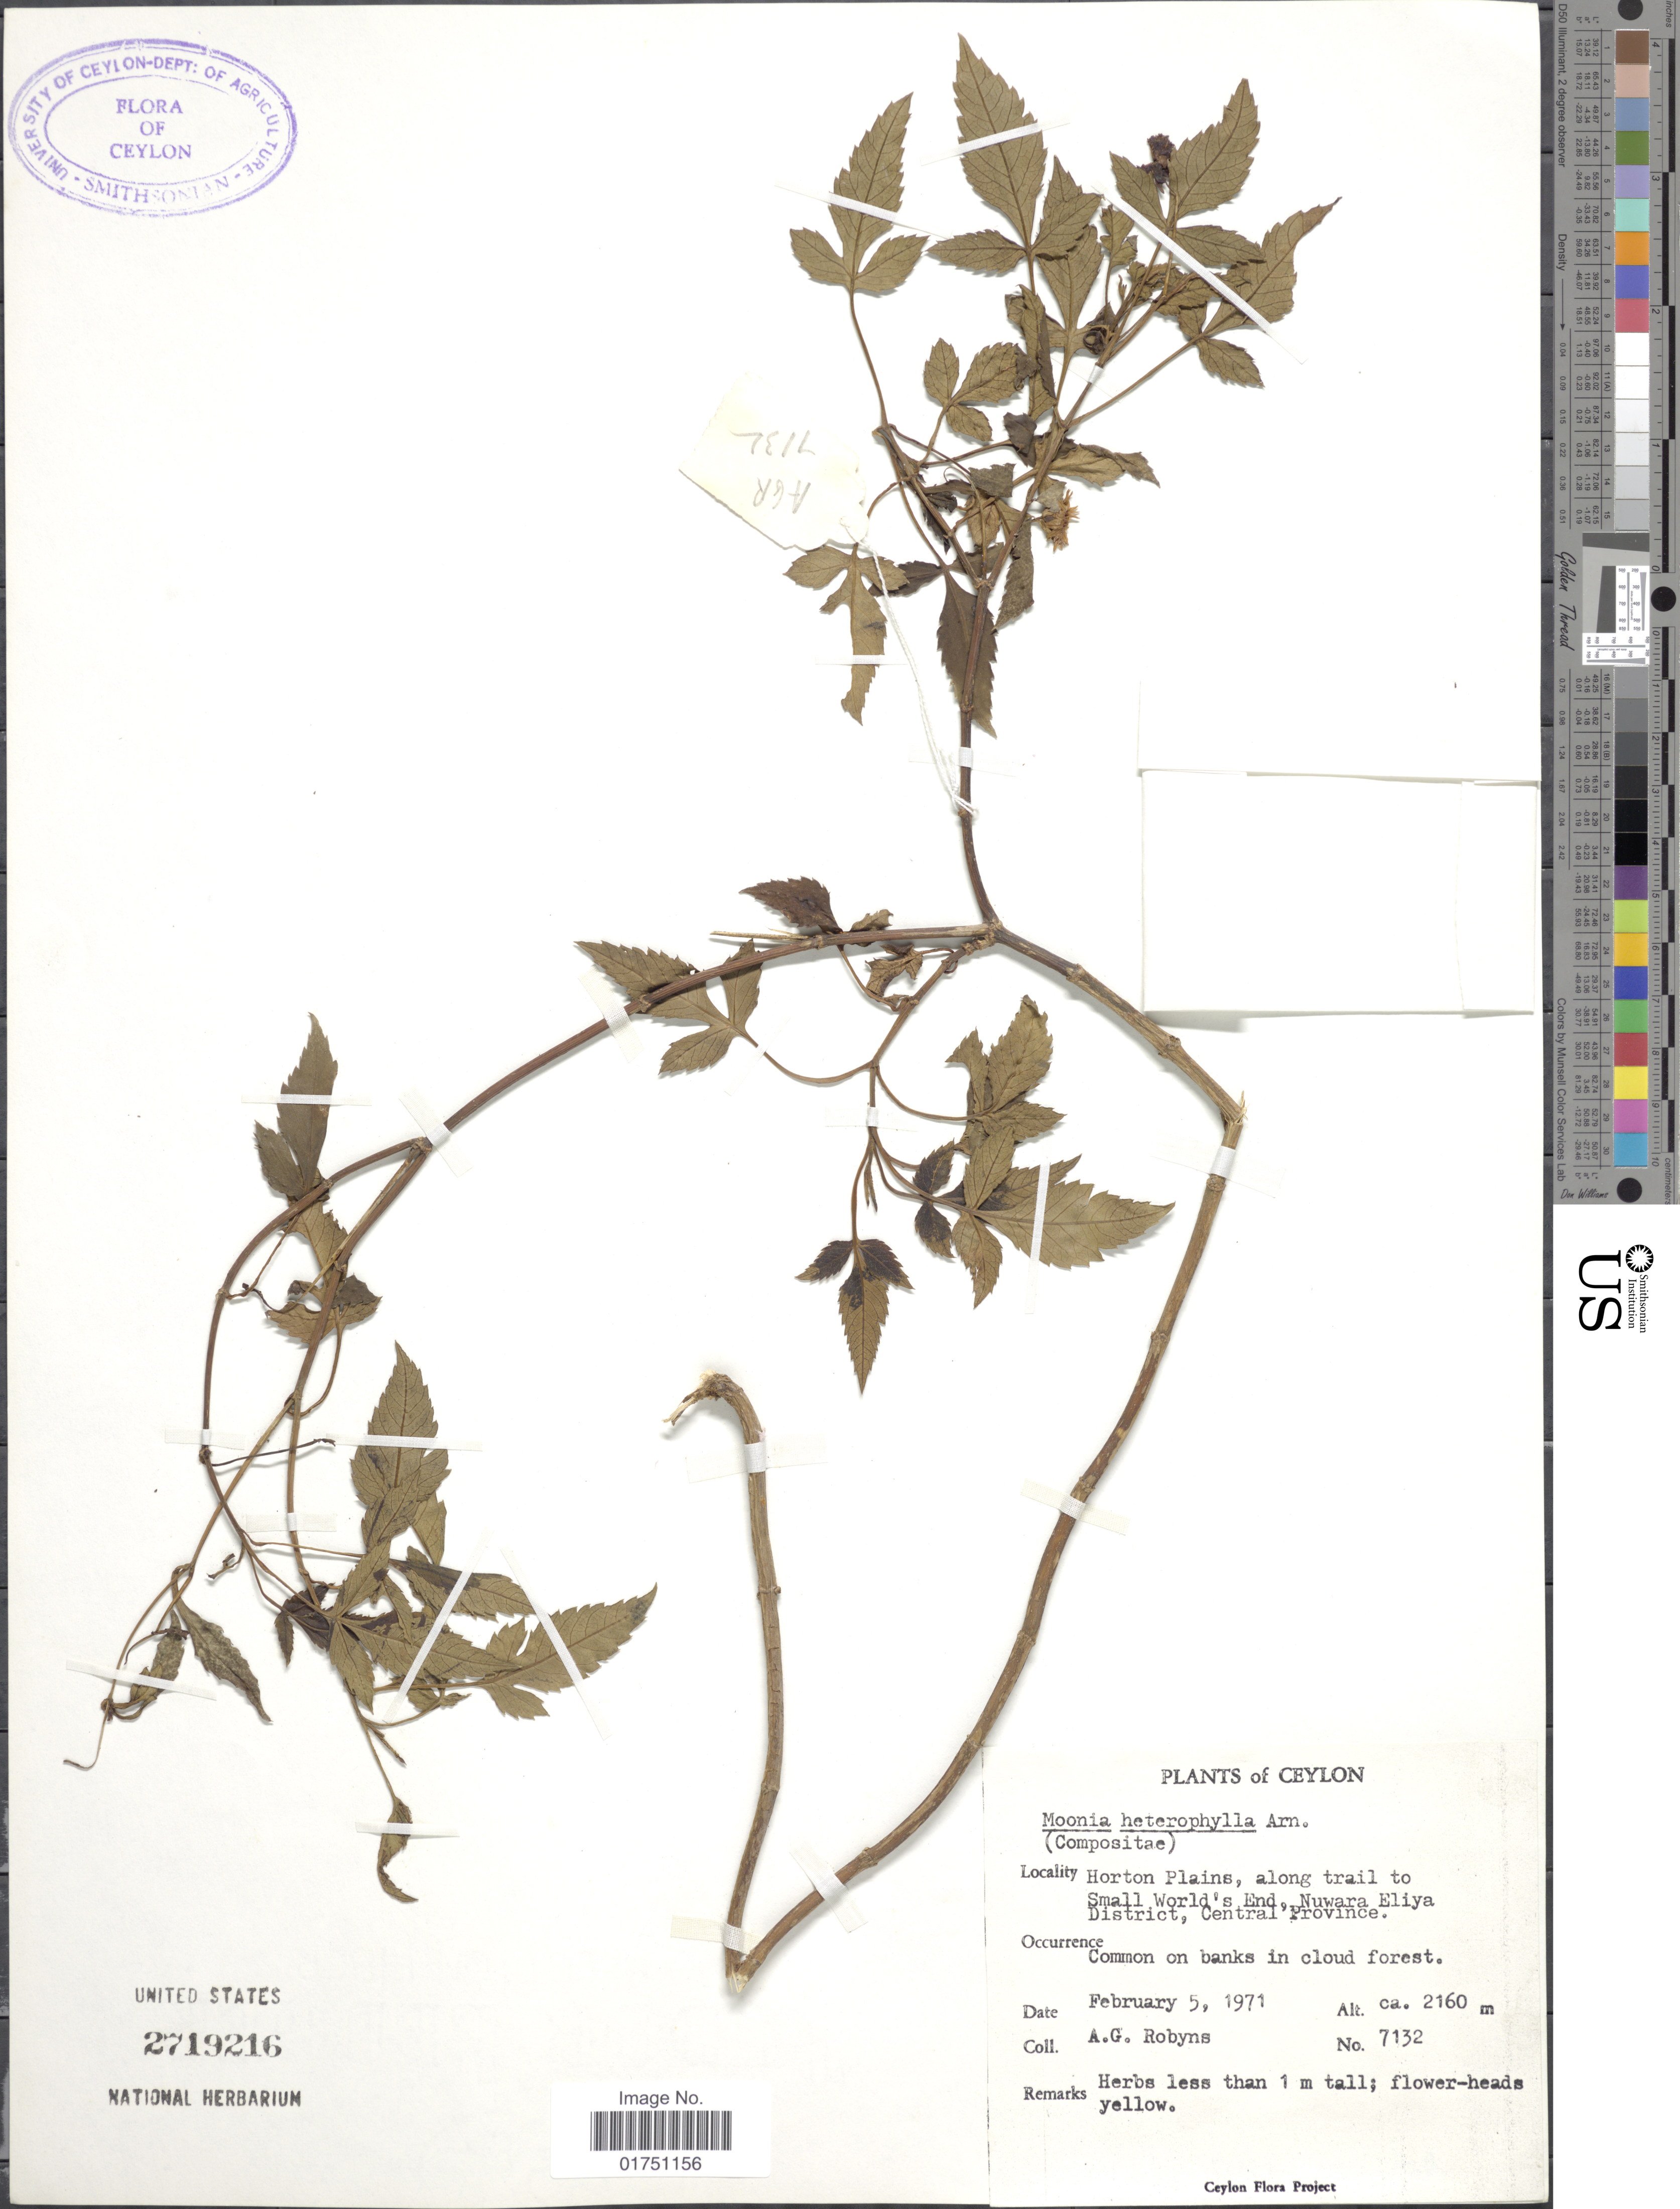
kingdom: Plantae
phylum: Tracheophyta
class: Magnoliopsida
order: Asterales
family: Asteraceae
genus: Moonia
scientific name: Moonia heterophylla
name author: Arn.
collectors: A. Robyns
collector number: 7132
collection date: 1971-02-05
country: Sri Lanka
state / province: Central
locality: Ceylon. Horton Plains, along trail to Small World's End, Nuwara Eliya District, Central Province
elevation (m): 2160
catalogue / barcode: US 2719216